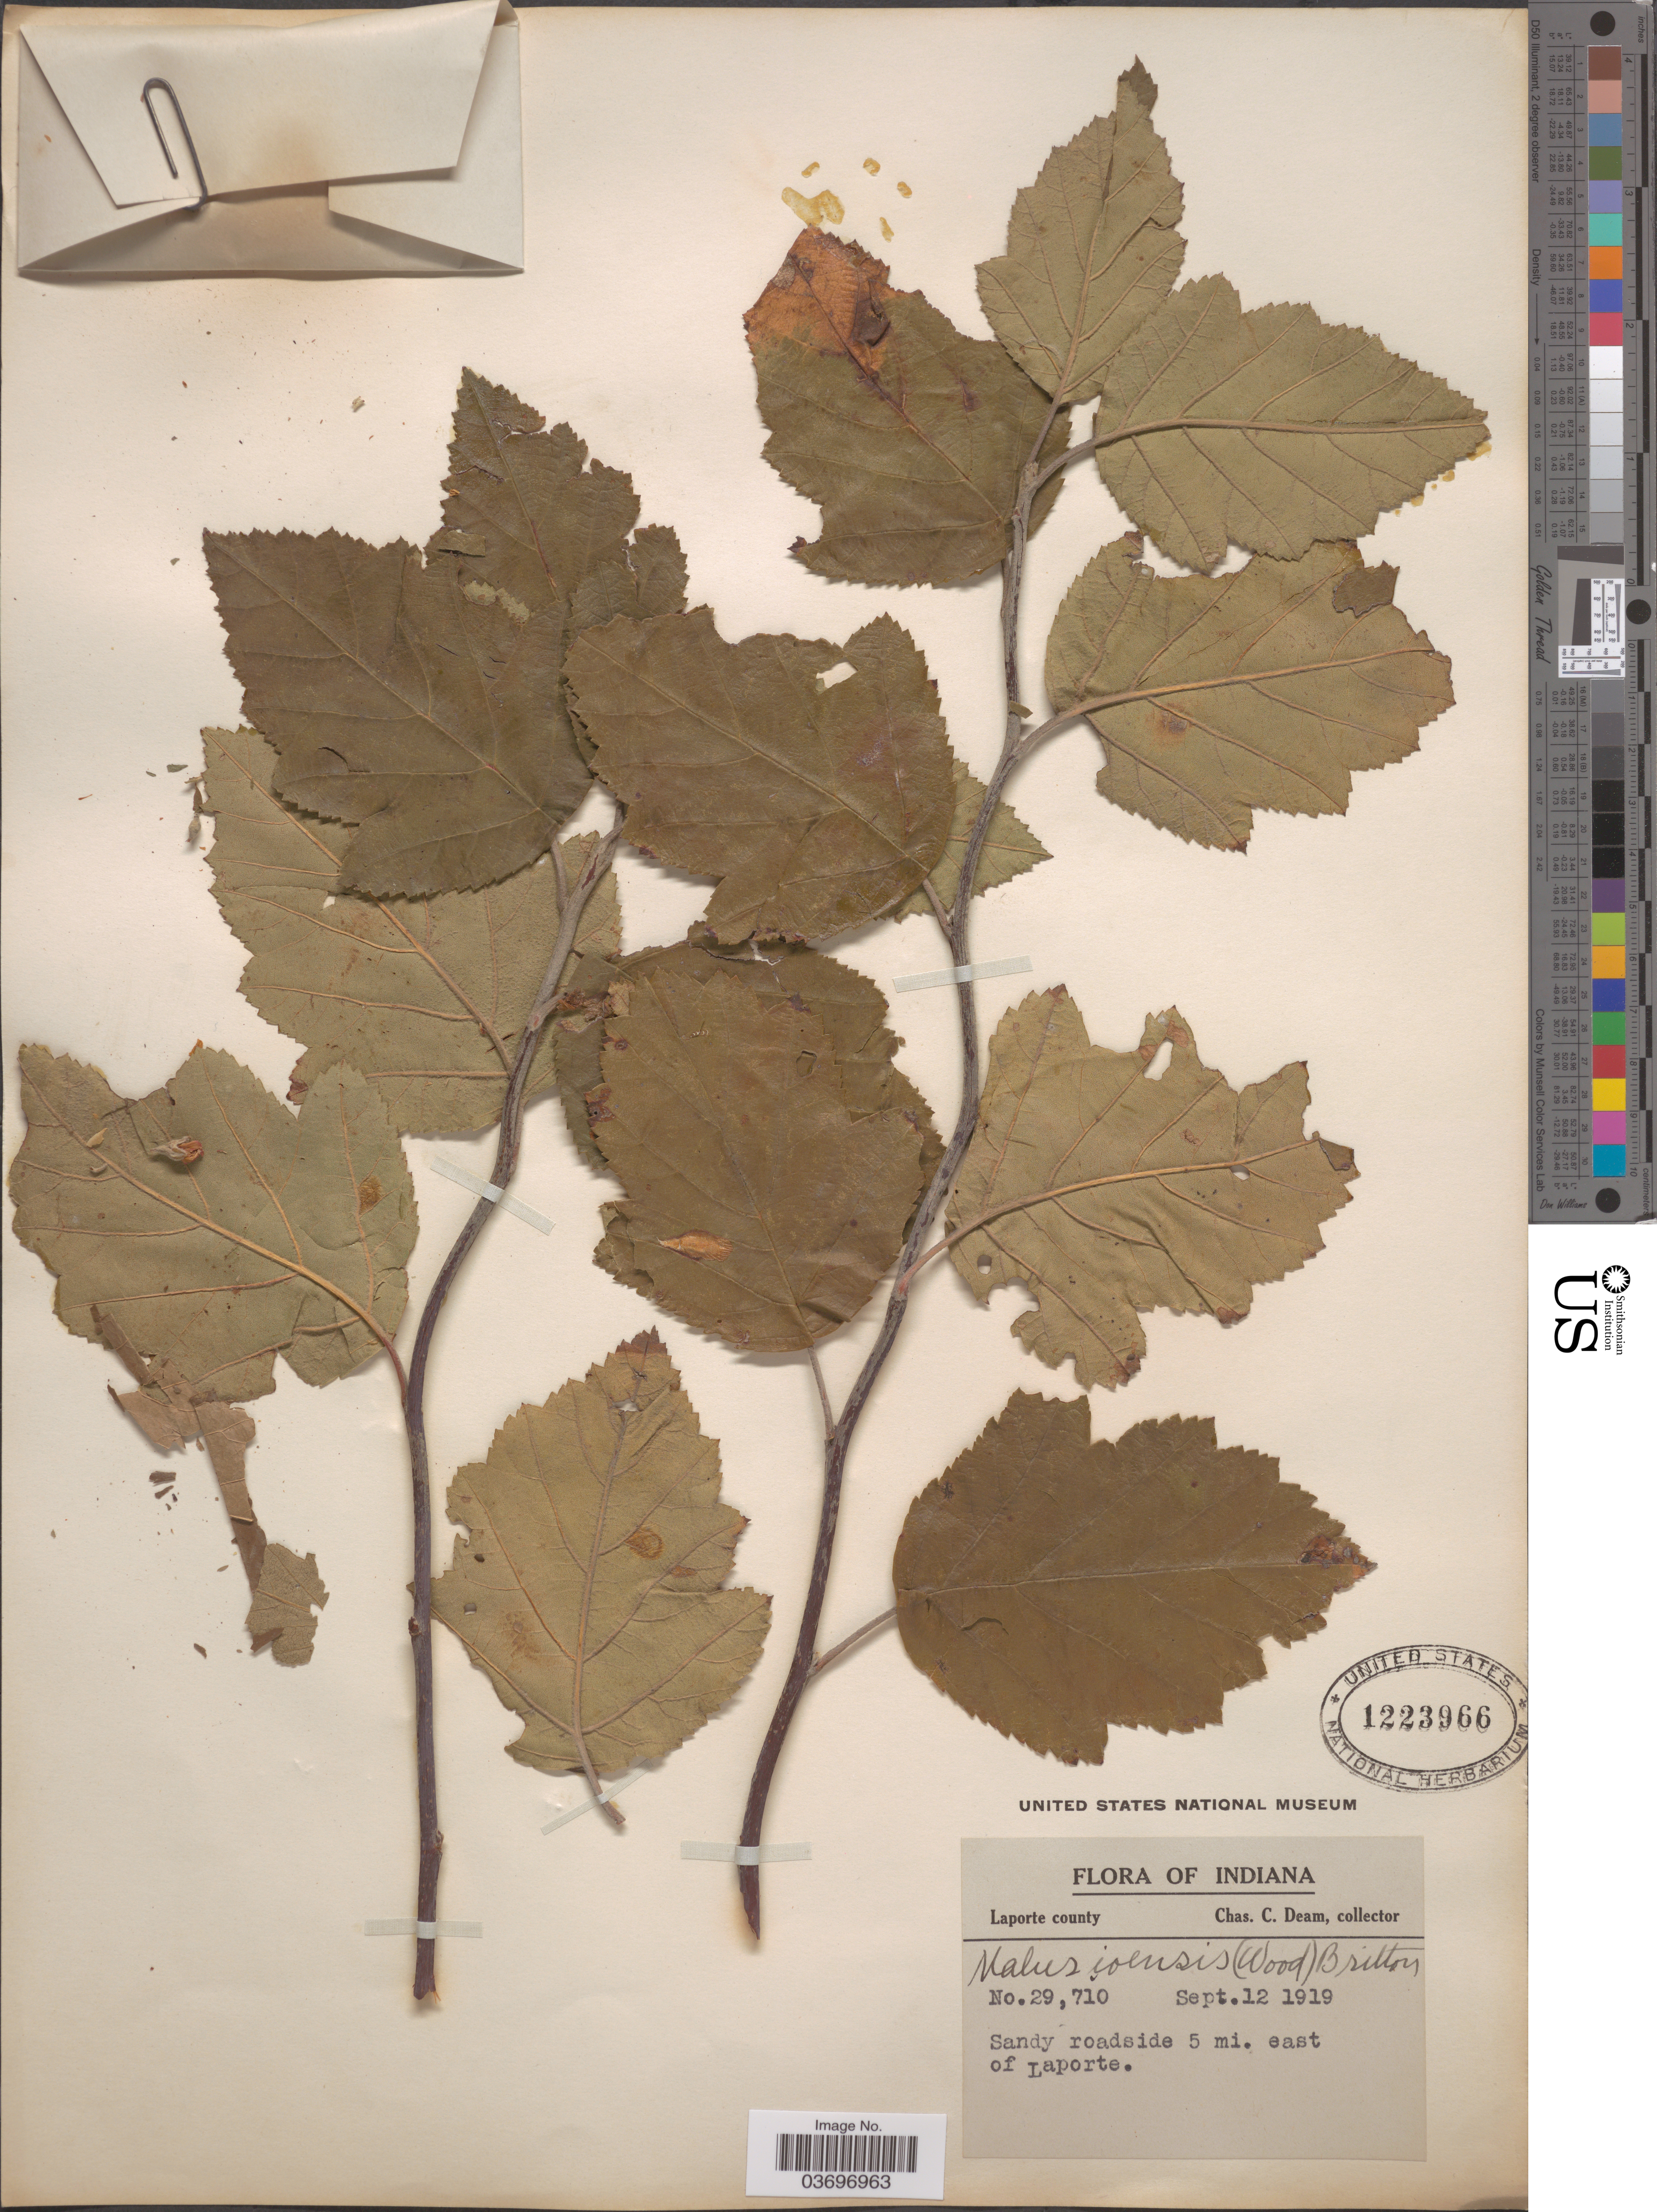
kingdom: Plantae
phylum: Tracheophyta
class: Magnoliopsida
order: Rosales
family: Rosaceae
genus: Malus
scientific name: Malus ioensis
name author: (Alph. Wood) Britton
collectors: C. C. Deam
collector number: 29710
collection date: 1919-09-12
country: United States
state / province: Indiana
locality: Laporte county. Sandy roadside 5 mi. east of Laporte.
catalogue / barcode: US 1223966